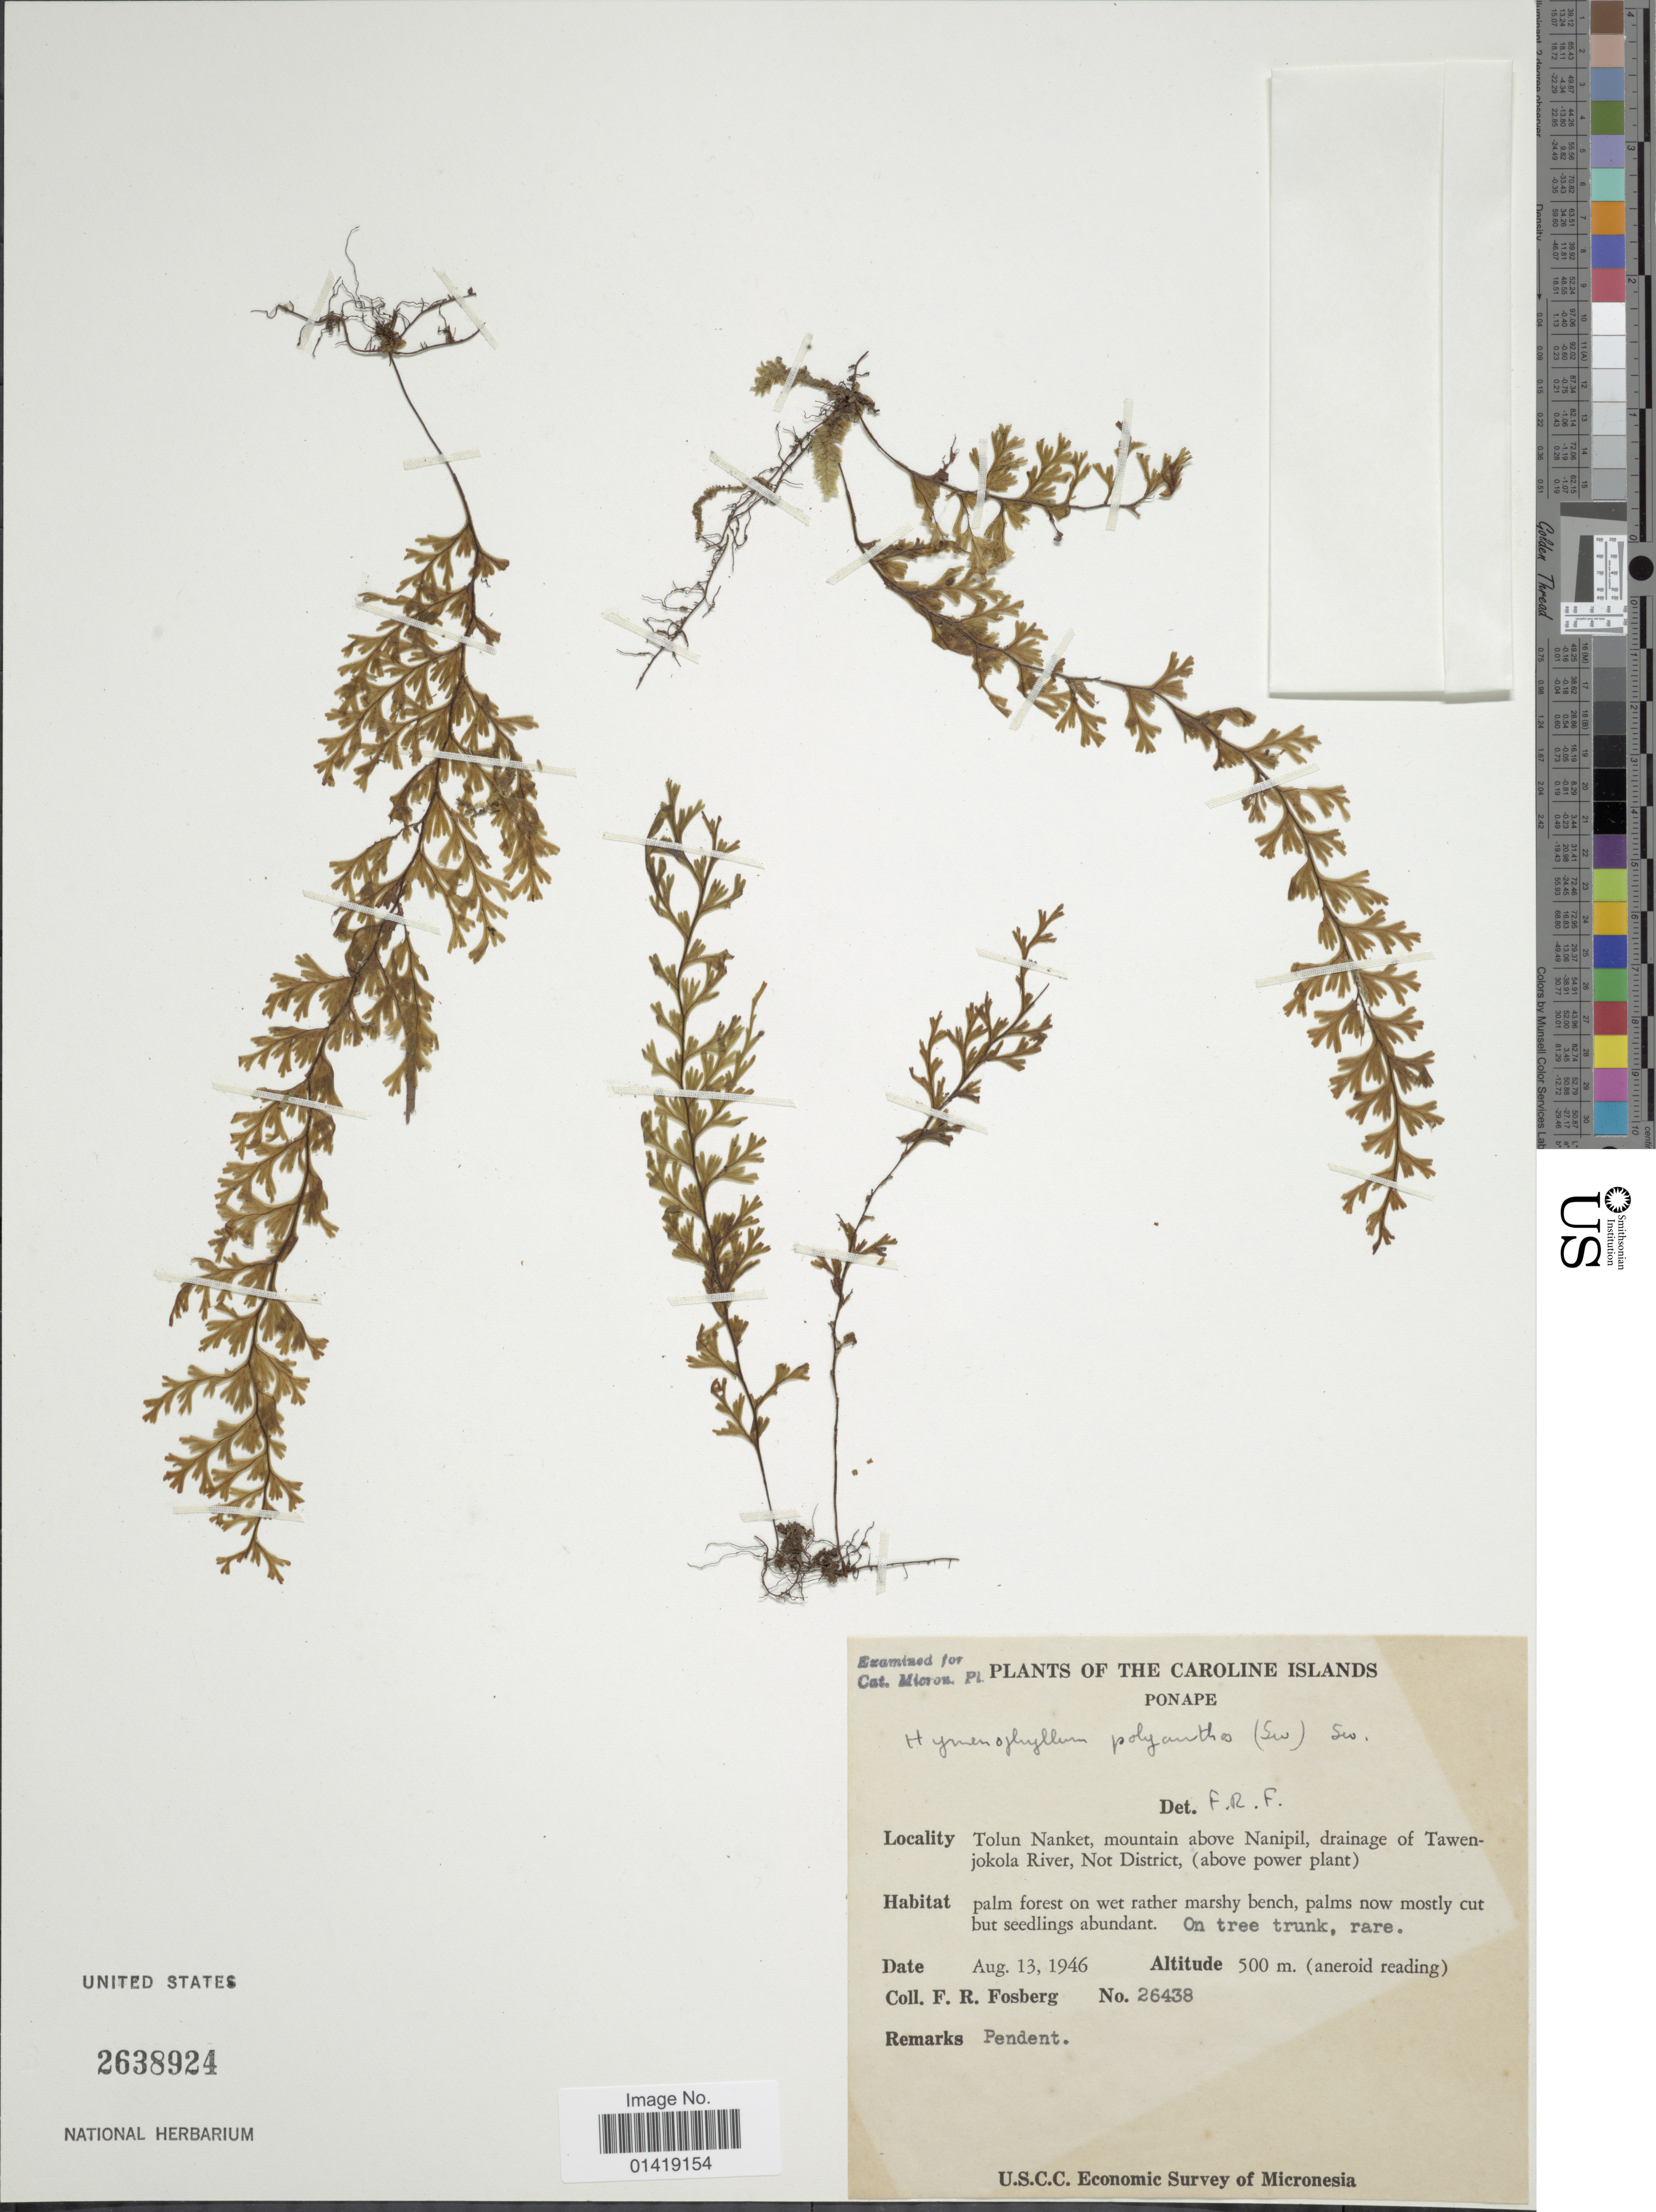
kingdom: Plantae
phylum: Tracheophyta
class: Polypodiopsida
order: Hymenophyllales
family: Hymenophyllaceae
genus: Hymenophyllum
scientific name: Hymenophyllum polyanthos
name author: (Sw.) Sw.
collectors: F. R. Fosberg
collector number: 26438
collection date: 1946-08-13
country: Micronesia, Federated States of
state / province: Pohnpei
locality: The Caroline Islands Ponape Tolun Nanket, mountain above Nanipil drainage of Tawenjokola river Not district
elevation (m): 500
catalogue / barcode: US 2638924